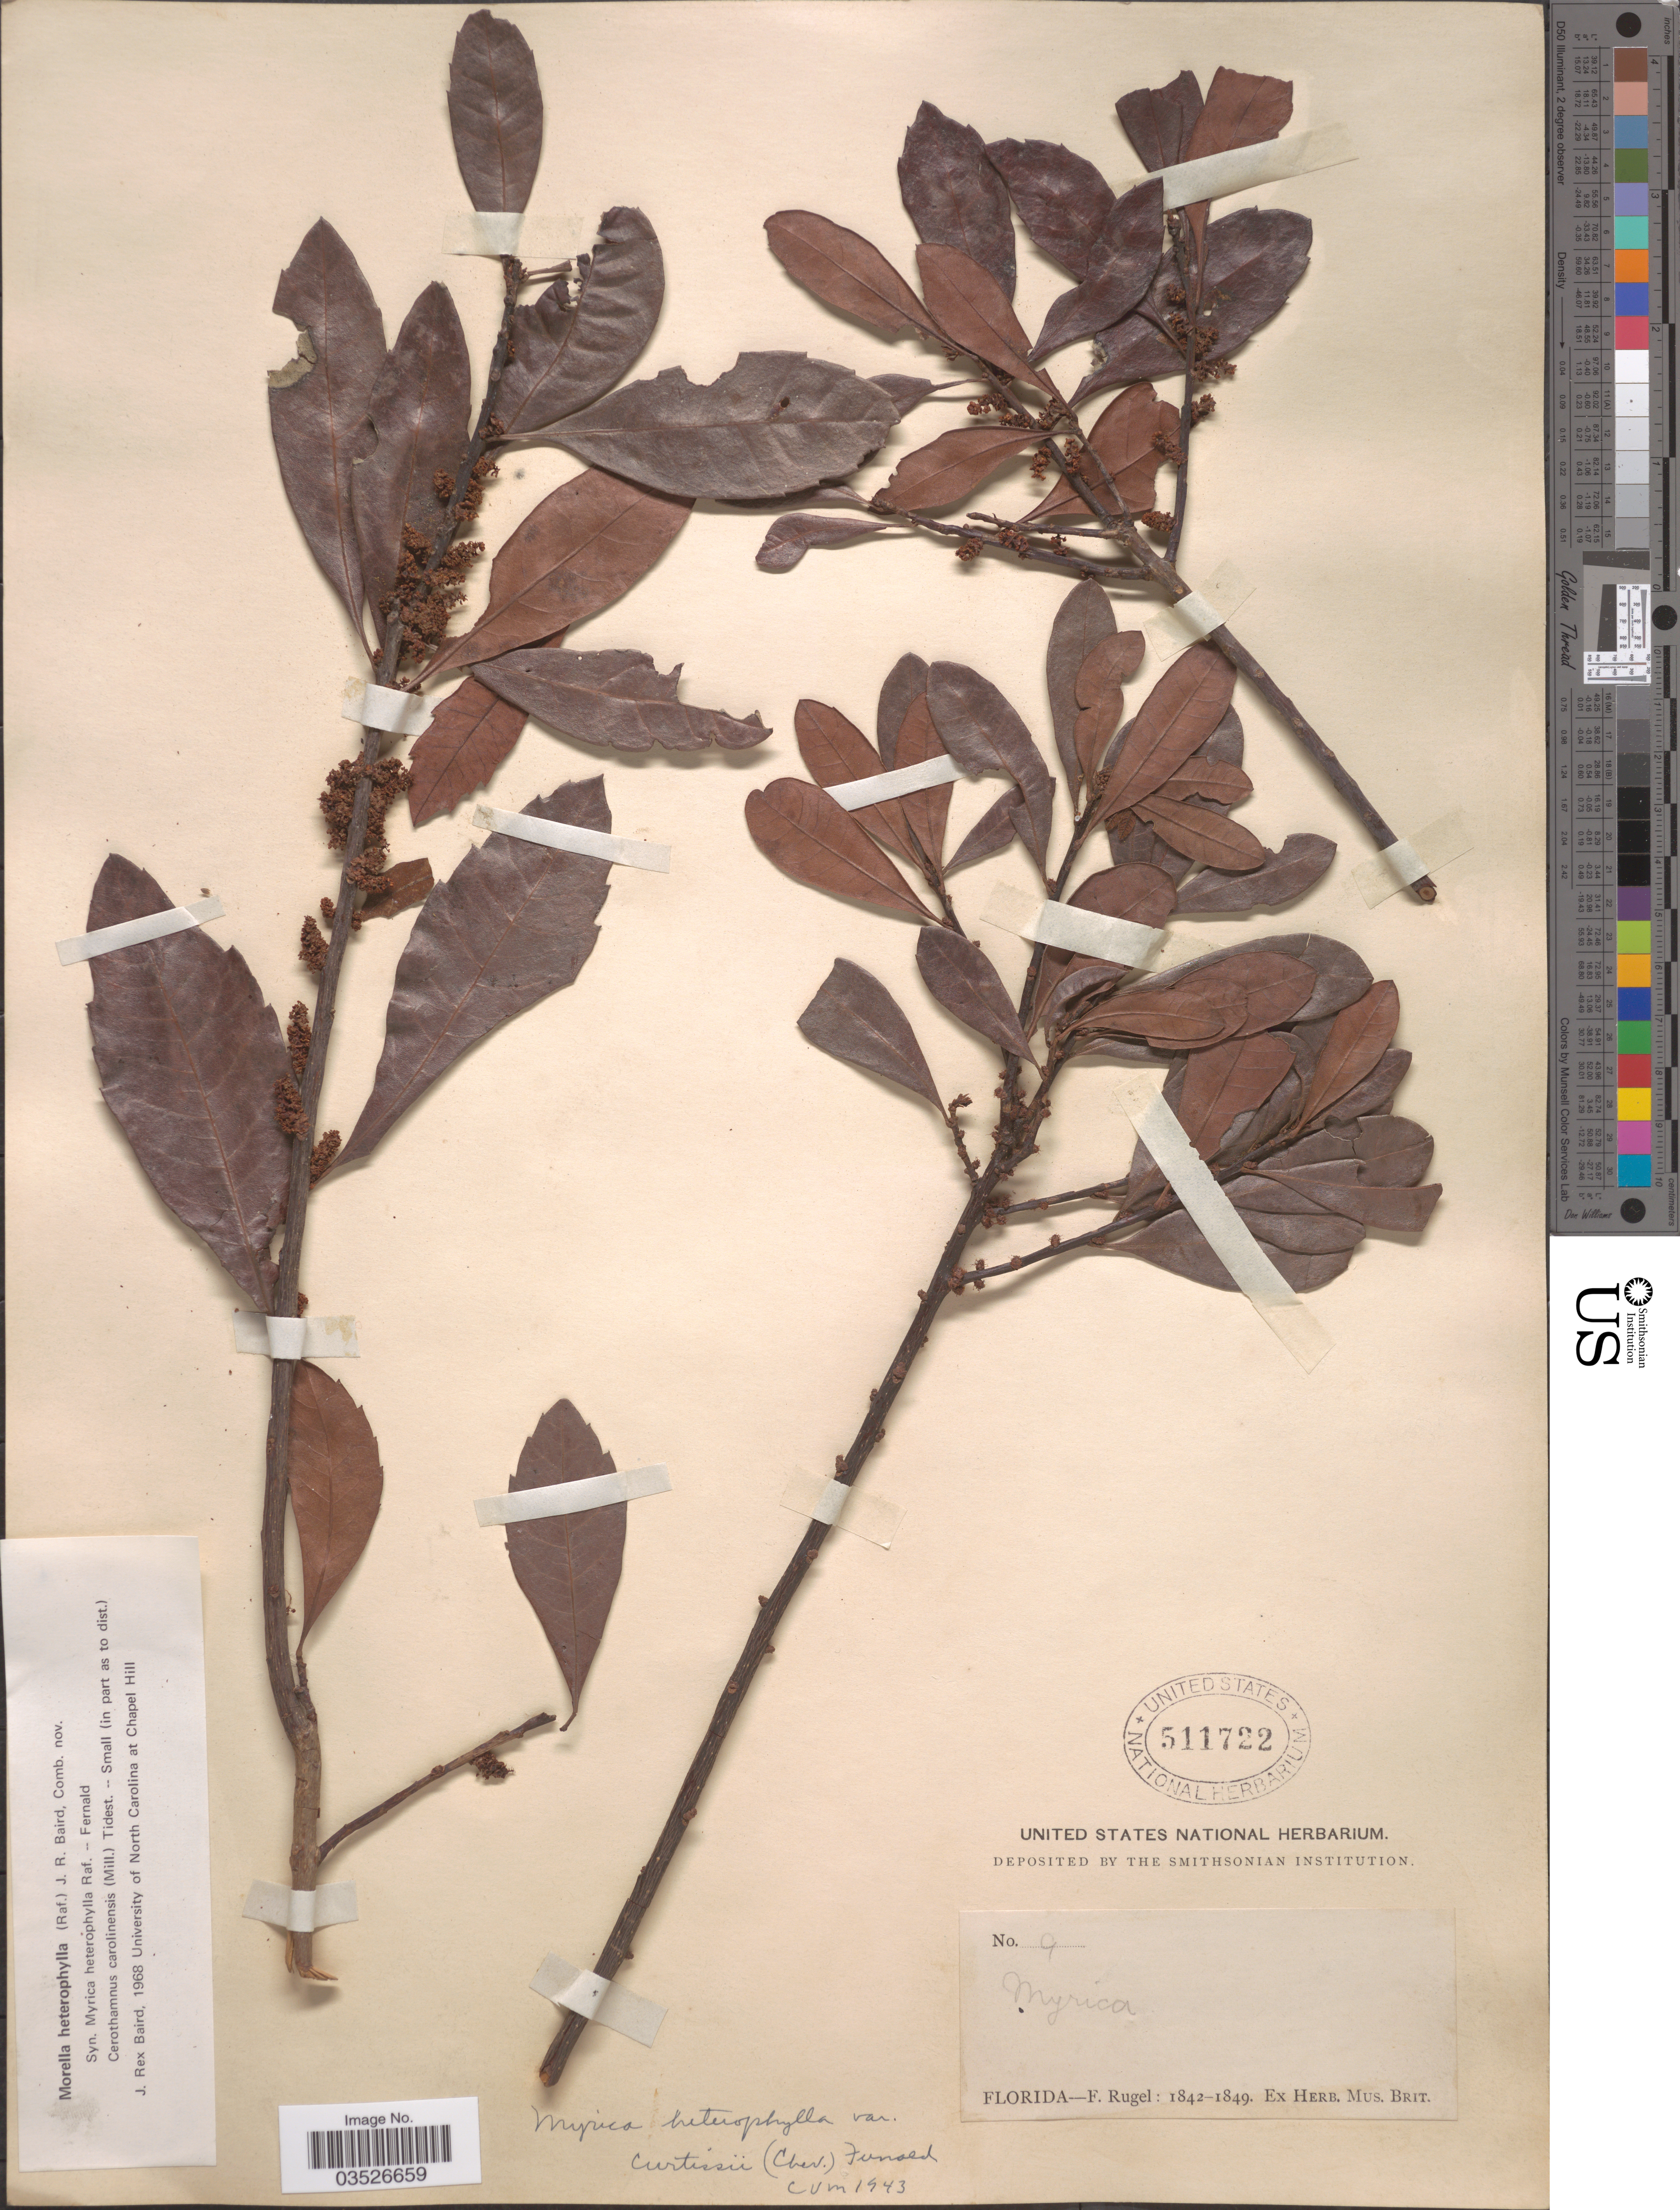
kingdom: Plantae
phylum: Tracheophyta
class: Magnoliopsida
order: Fagales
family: Myricaceae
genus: Morella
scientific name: Morella caroliniensis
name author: (Mill.) Small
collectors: F. Rugel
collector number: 9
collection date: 1842/1849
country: United States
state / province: Florida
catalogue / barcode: US 511722